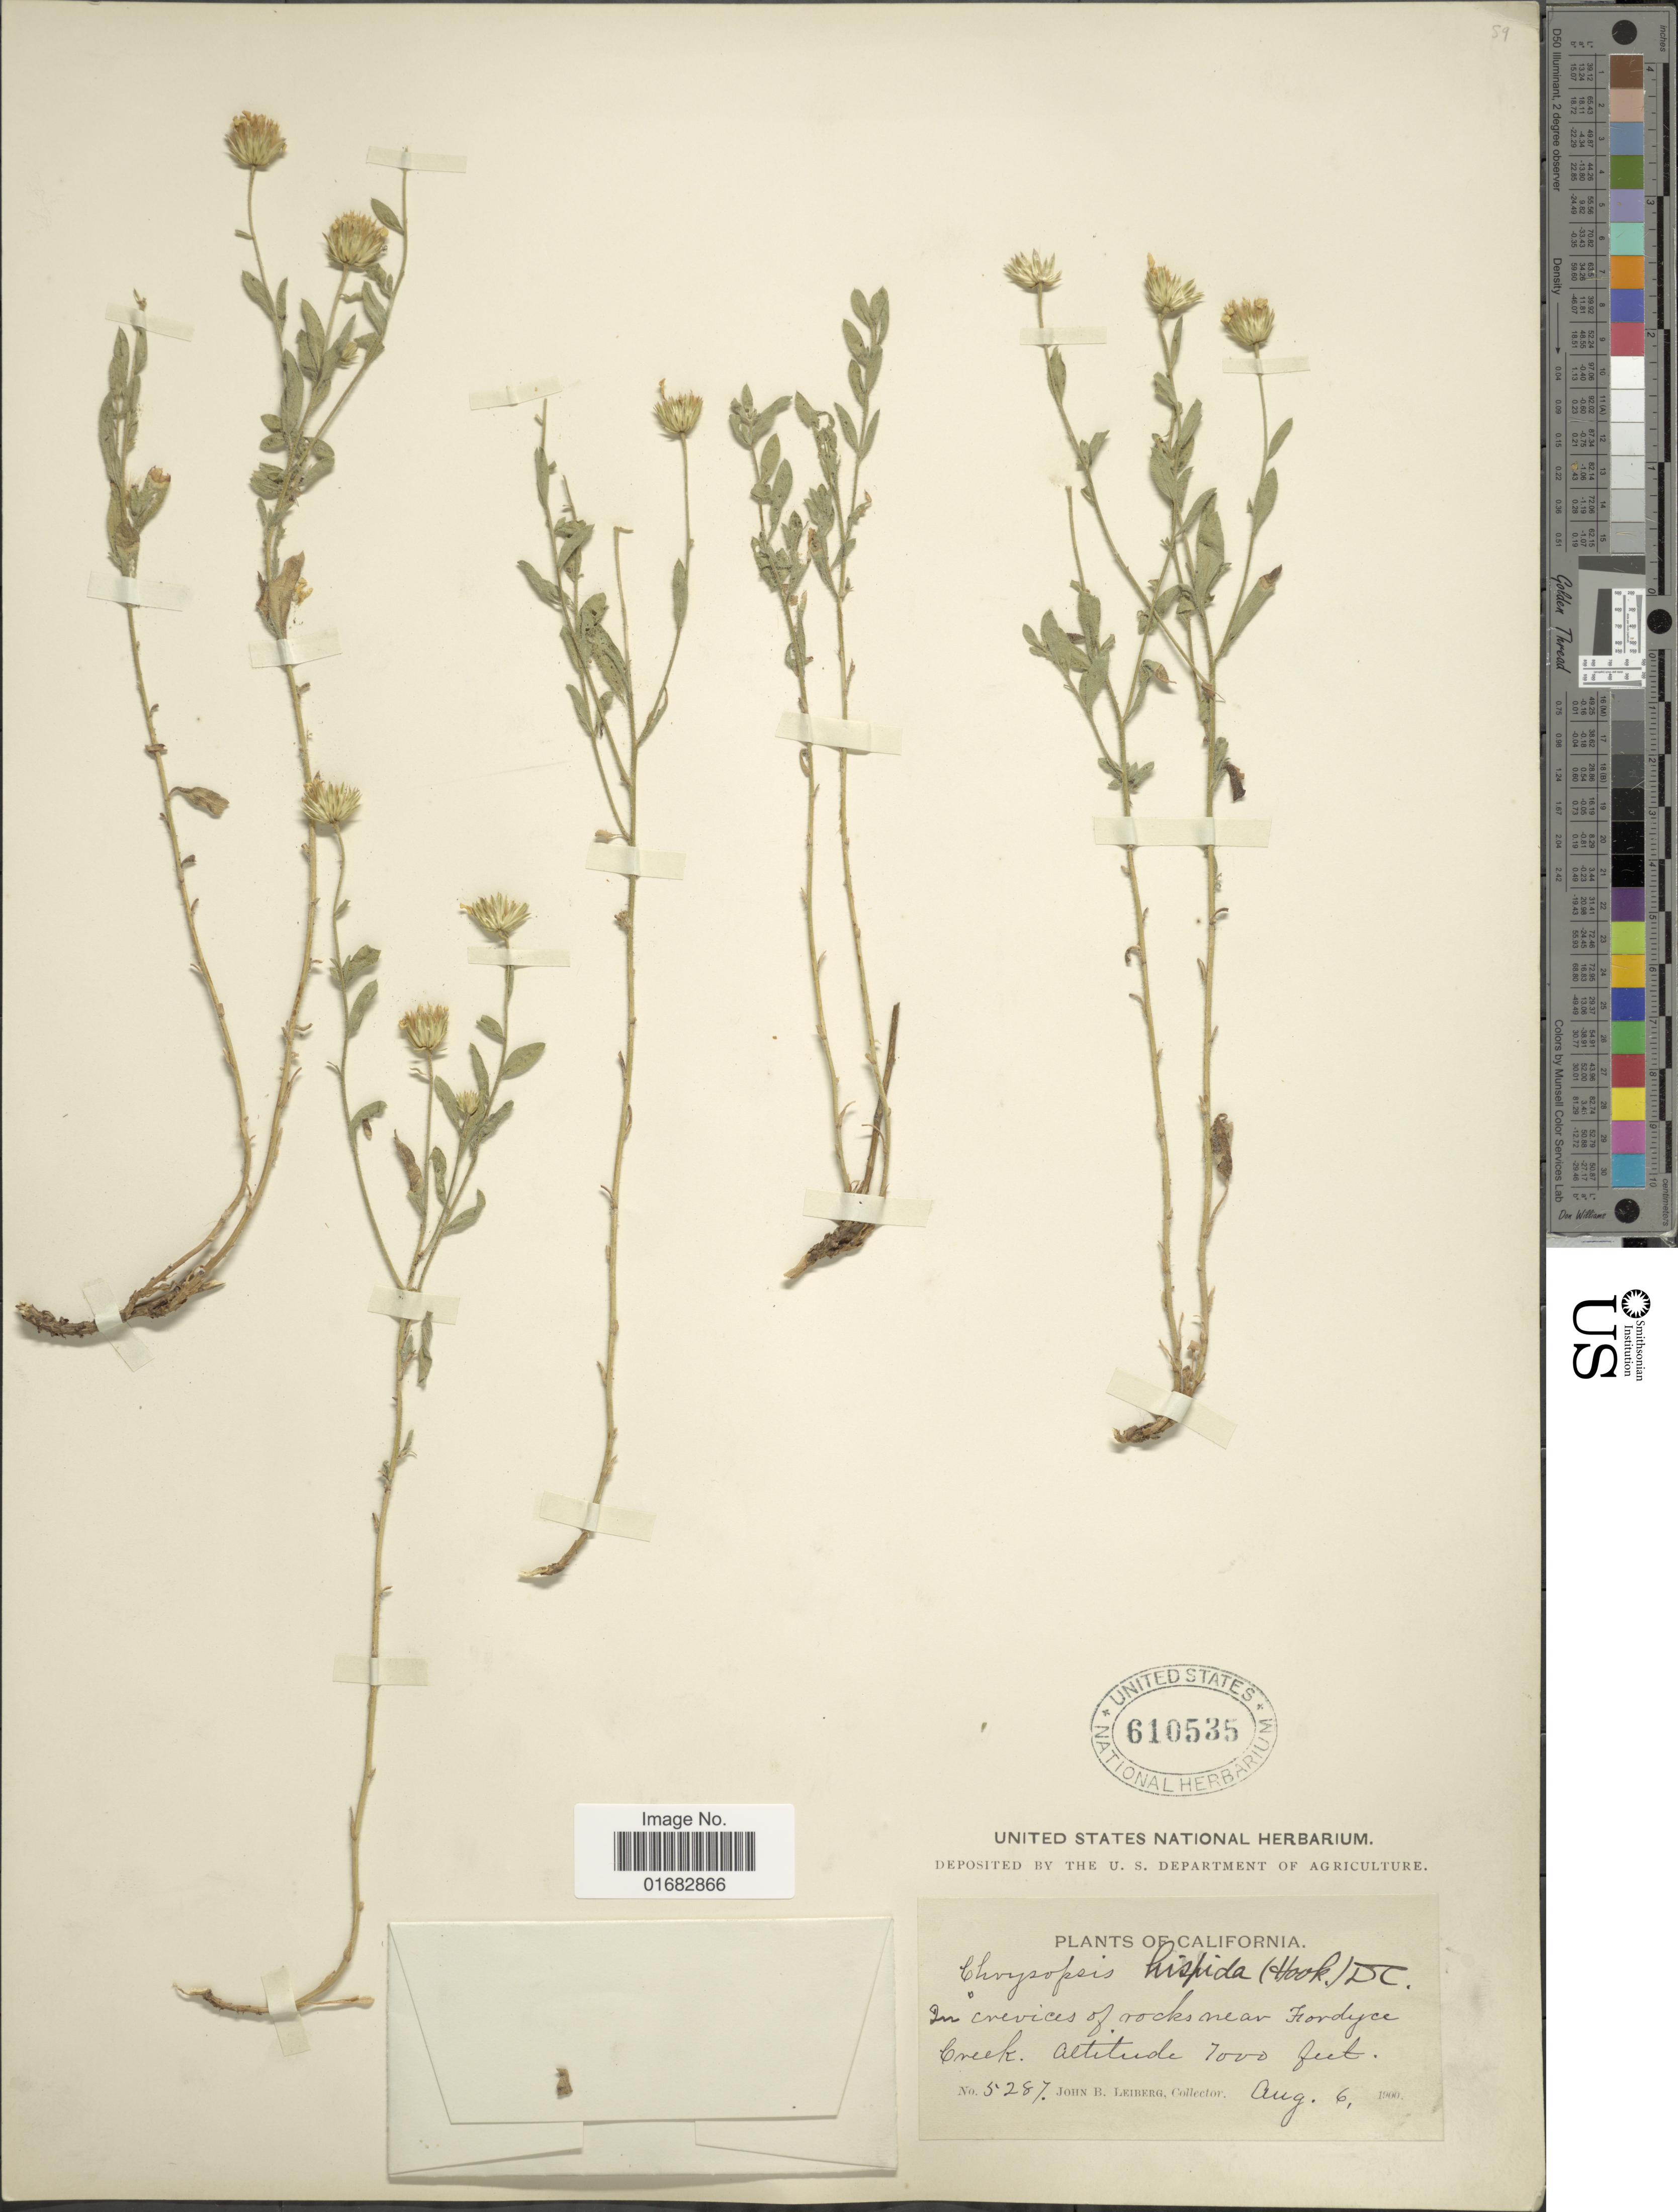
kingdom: Plantae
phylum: Tracheophyta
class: Magnoliopsida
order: Asterales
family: Asteraceae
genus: Heterotheca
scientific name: Heterotheca villosa var. hispida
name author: (Hook.) V.L. Harms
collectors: J. B. Leiberg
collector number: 5287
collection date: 1900-08-06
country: United States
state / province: California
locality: In crevices of rocks near Fordyce Creek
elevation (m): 2134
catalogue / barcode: US 610535